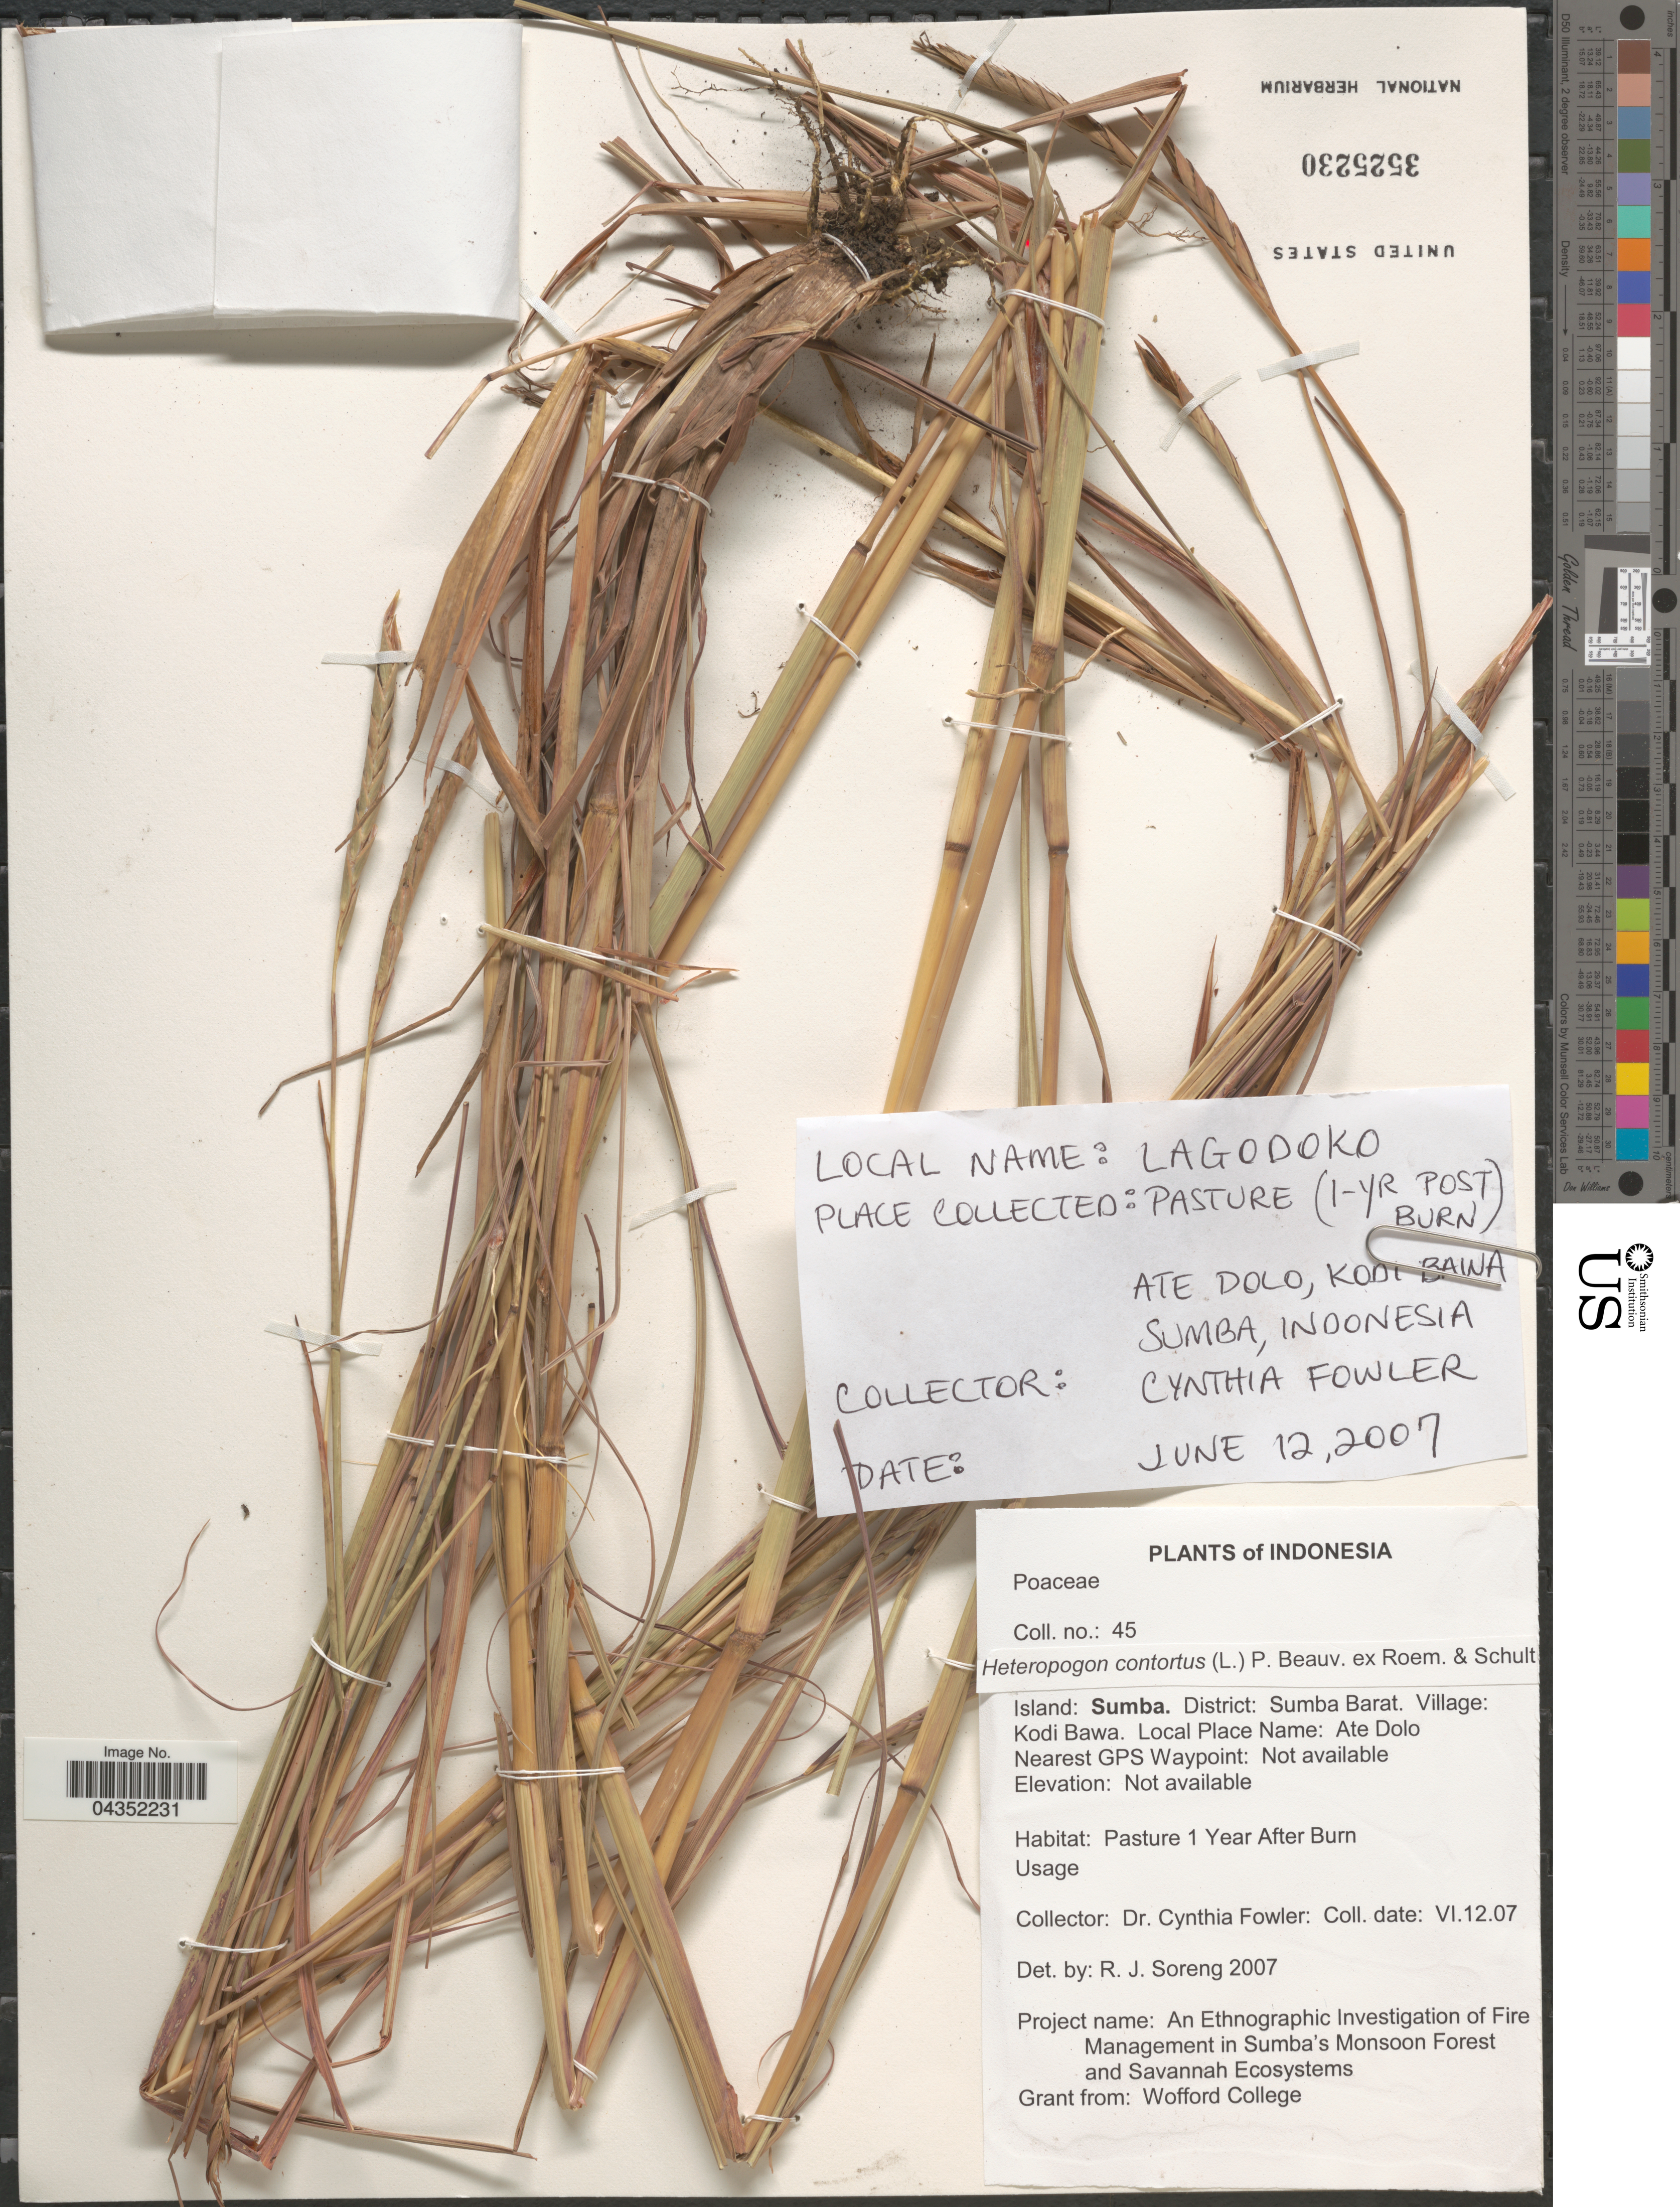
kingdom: Plantae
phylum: Tracheophyta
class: Liliopsida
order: Poales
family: Poaceae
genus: Heteropogon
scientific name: Heteropogon contortus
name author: (L.) P. Beauv. ex Roem. & Schult.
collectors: C. Fowler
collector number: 45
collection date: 2007-06-12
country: Indonesia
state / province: Nusa Tenggara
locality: Ate Dolo, Kodi Bawa. Island: Sumba. District: Sumba Barat. Village: Kodi Bawa. Ate Dolo. Nearest GPS Waypoint.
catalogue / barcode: US 3525230